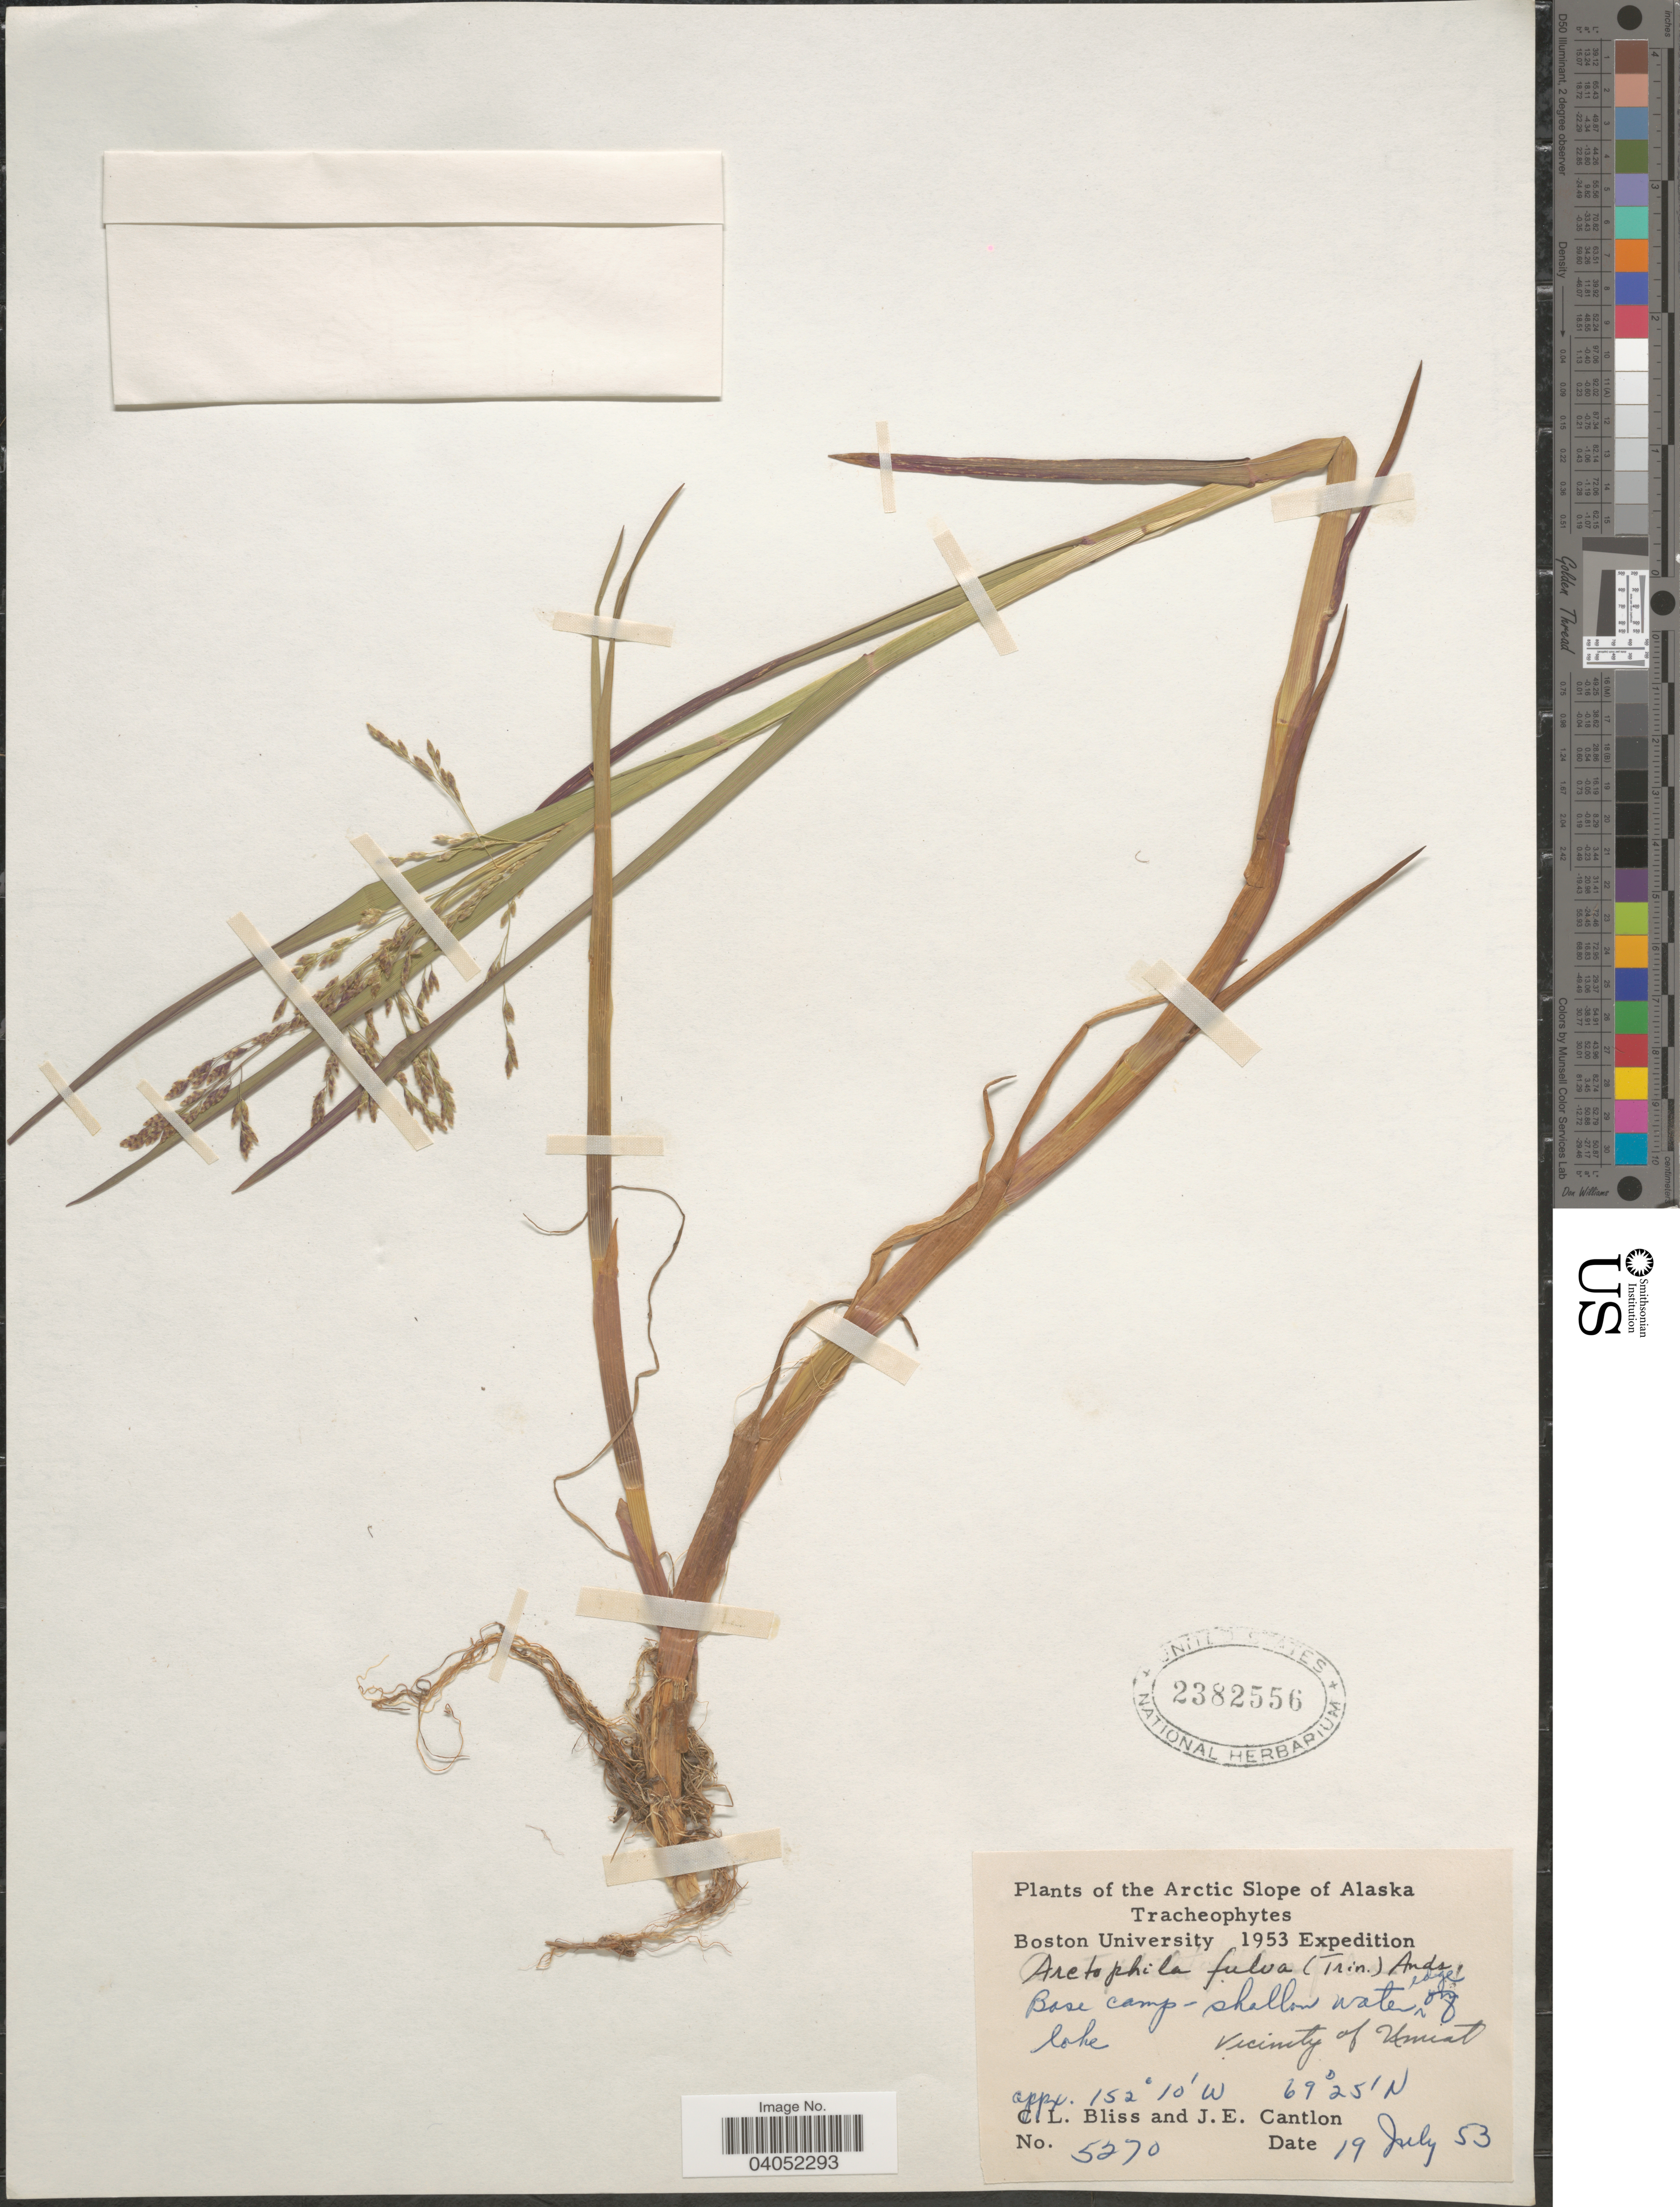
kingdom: Plantae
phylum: Tracheophyta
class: Liliopsida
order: Poales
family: Poaceae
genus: Arctophila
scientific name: Arctophila fulva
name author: (Trin.) Andersson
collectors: C. Bliss & J. Cantlon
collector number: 5270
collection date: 1953-07-19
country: United States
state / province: Alaska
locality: Arctic Slope of Alaska. Base camp- shallow water of lake. Vicinity of Umiat.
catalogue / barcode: US 2382556